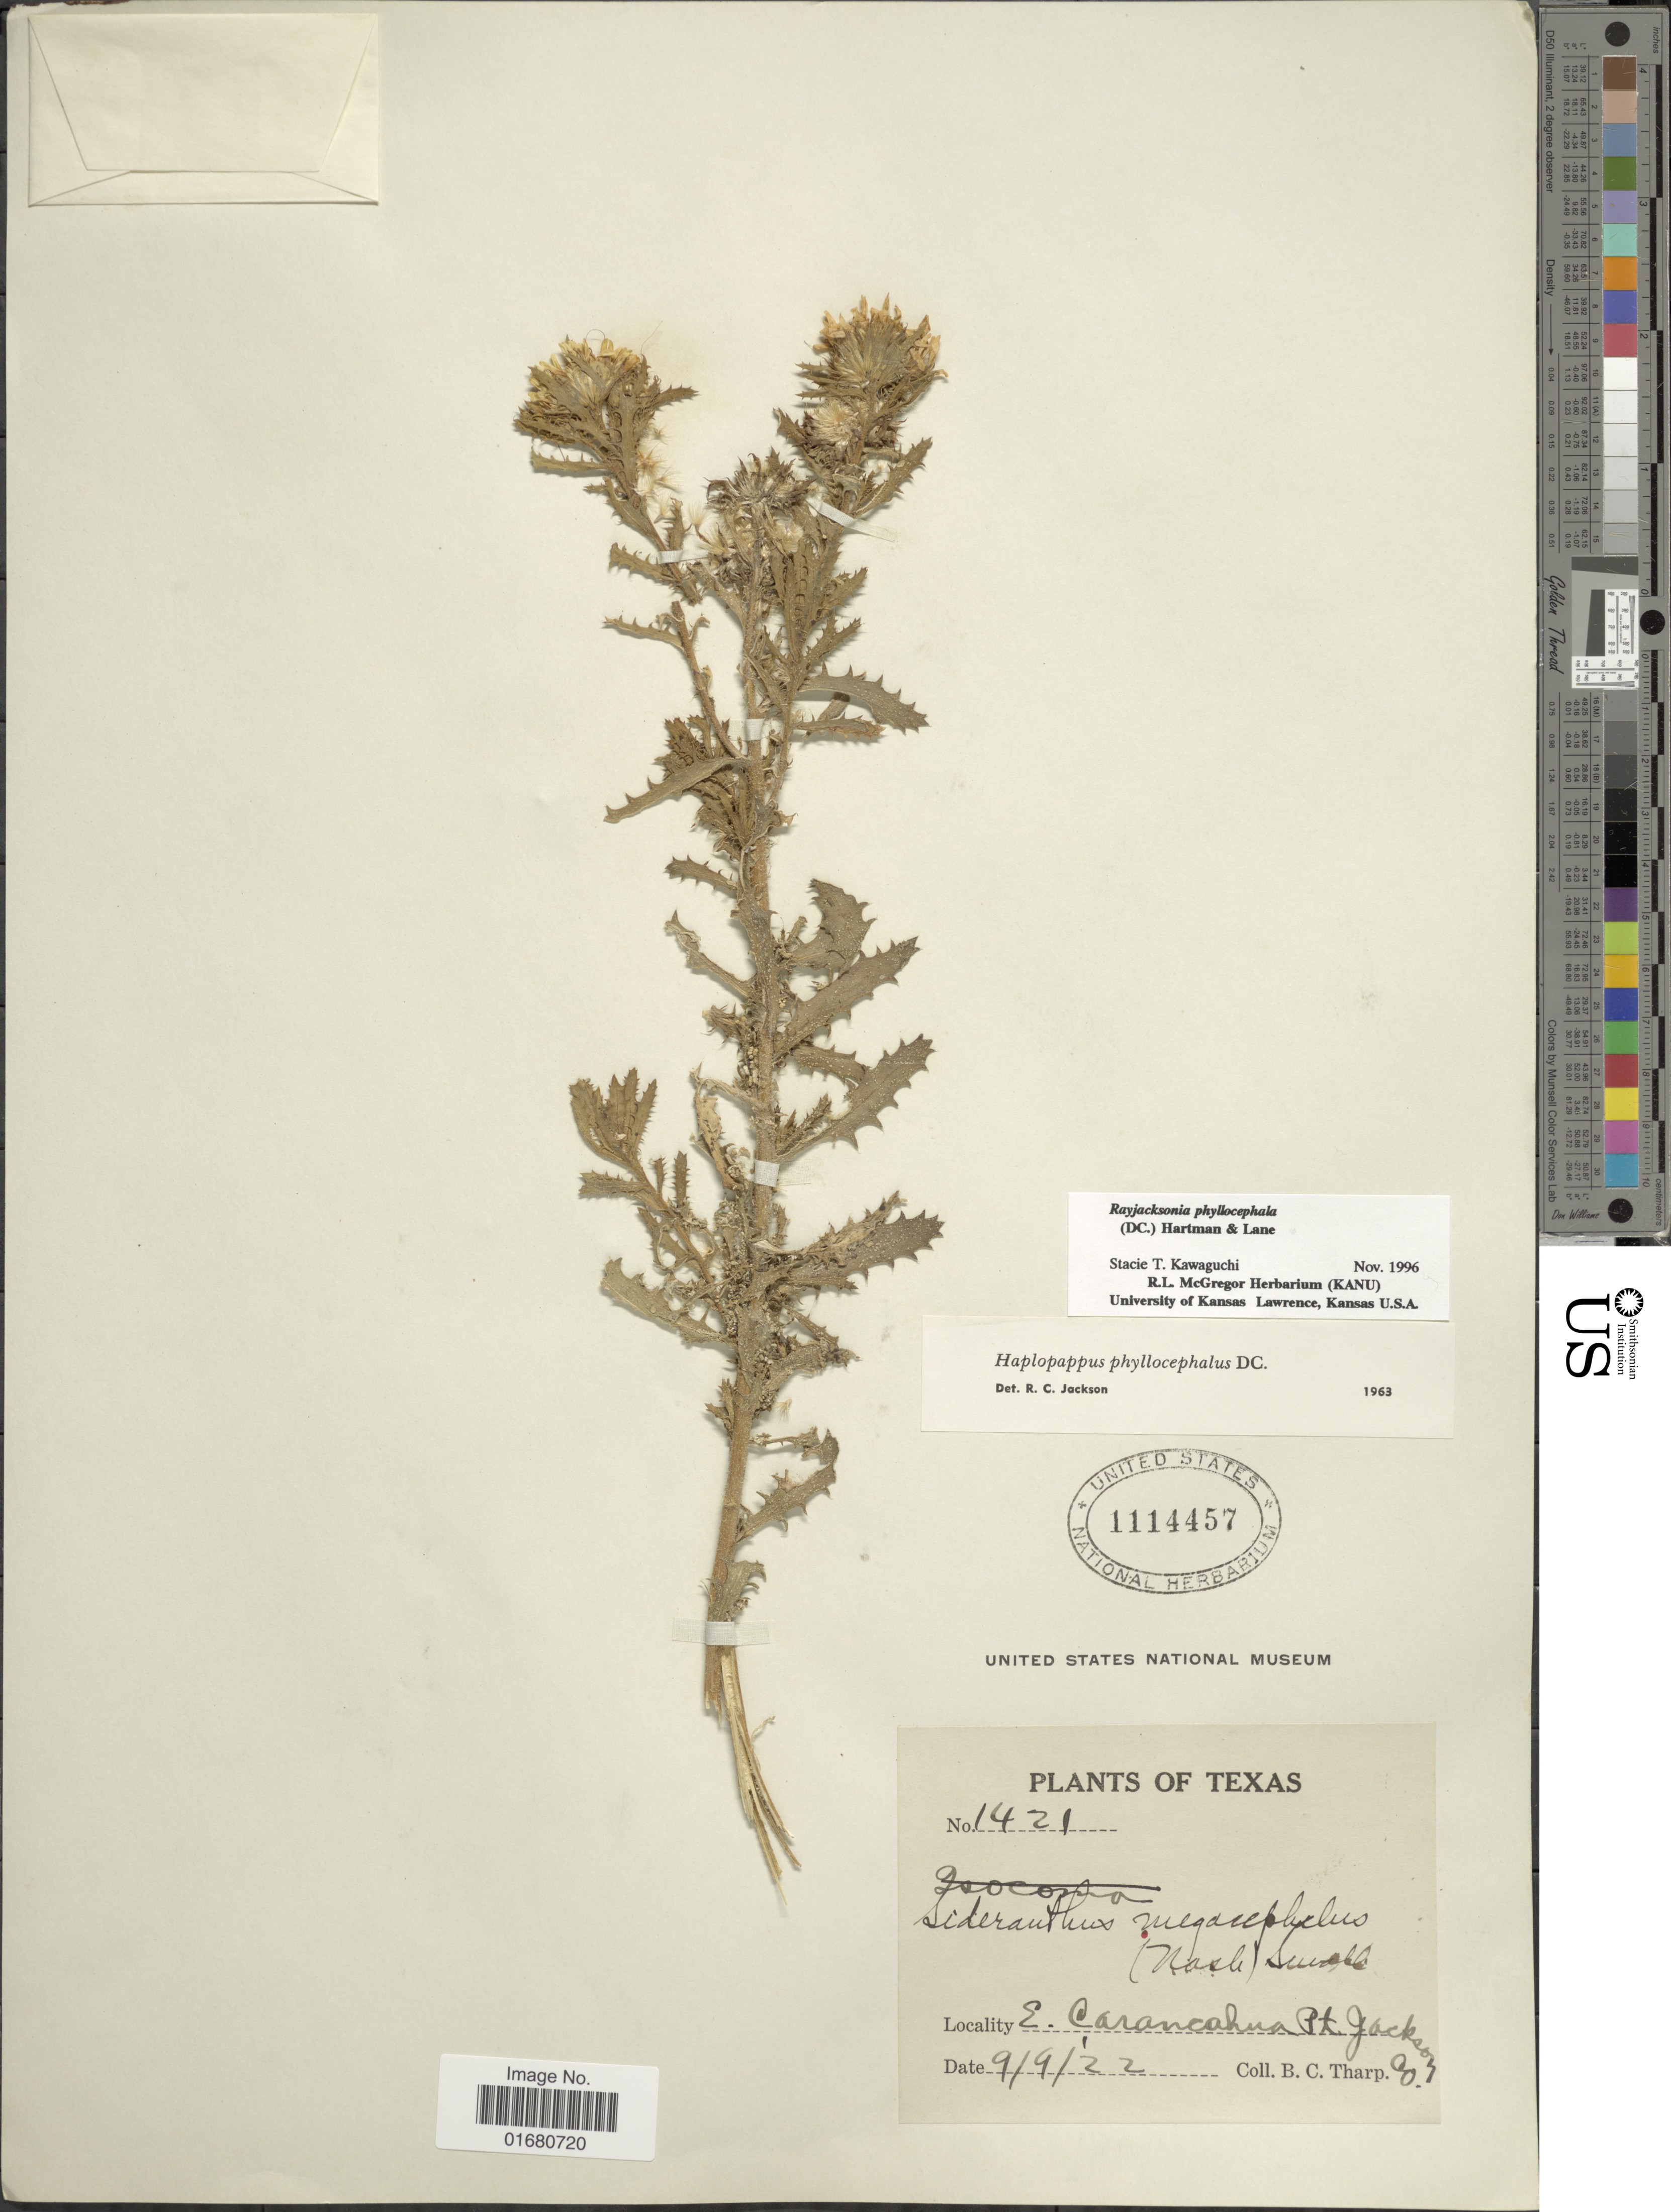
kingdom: Plantae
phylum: Tracheophyta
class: Magnoliopsida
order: Asterales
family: Asteraceae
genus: Rayjacksonia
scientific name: Rayjacksonia phyllocephala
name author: (DC.) R.L. Hartm. & M.A. Lane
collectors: B. C. Tharp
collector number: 1421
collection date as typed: Transcribed d/m/y: 9/9/22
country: United States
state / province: Texas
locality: E. Carancahua Pt. Jackson Co.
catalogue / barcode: US 1114457